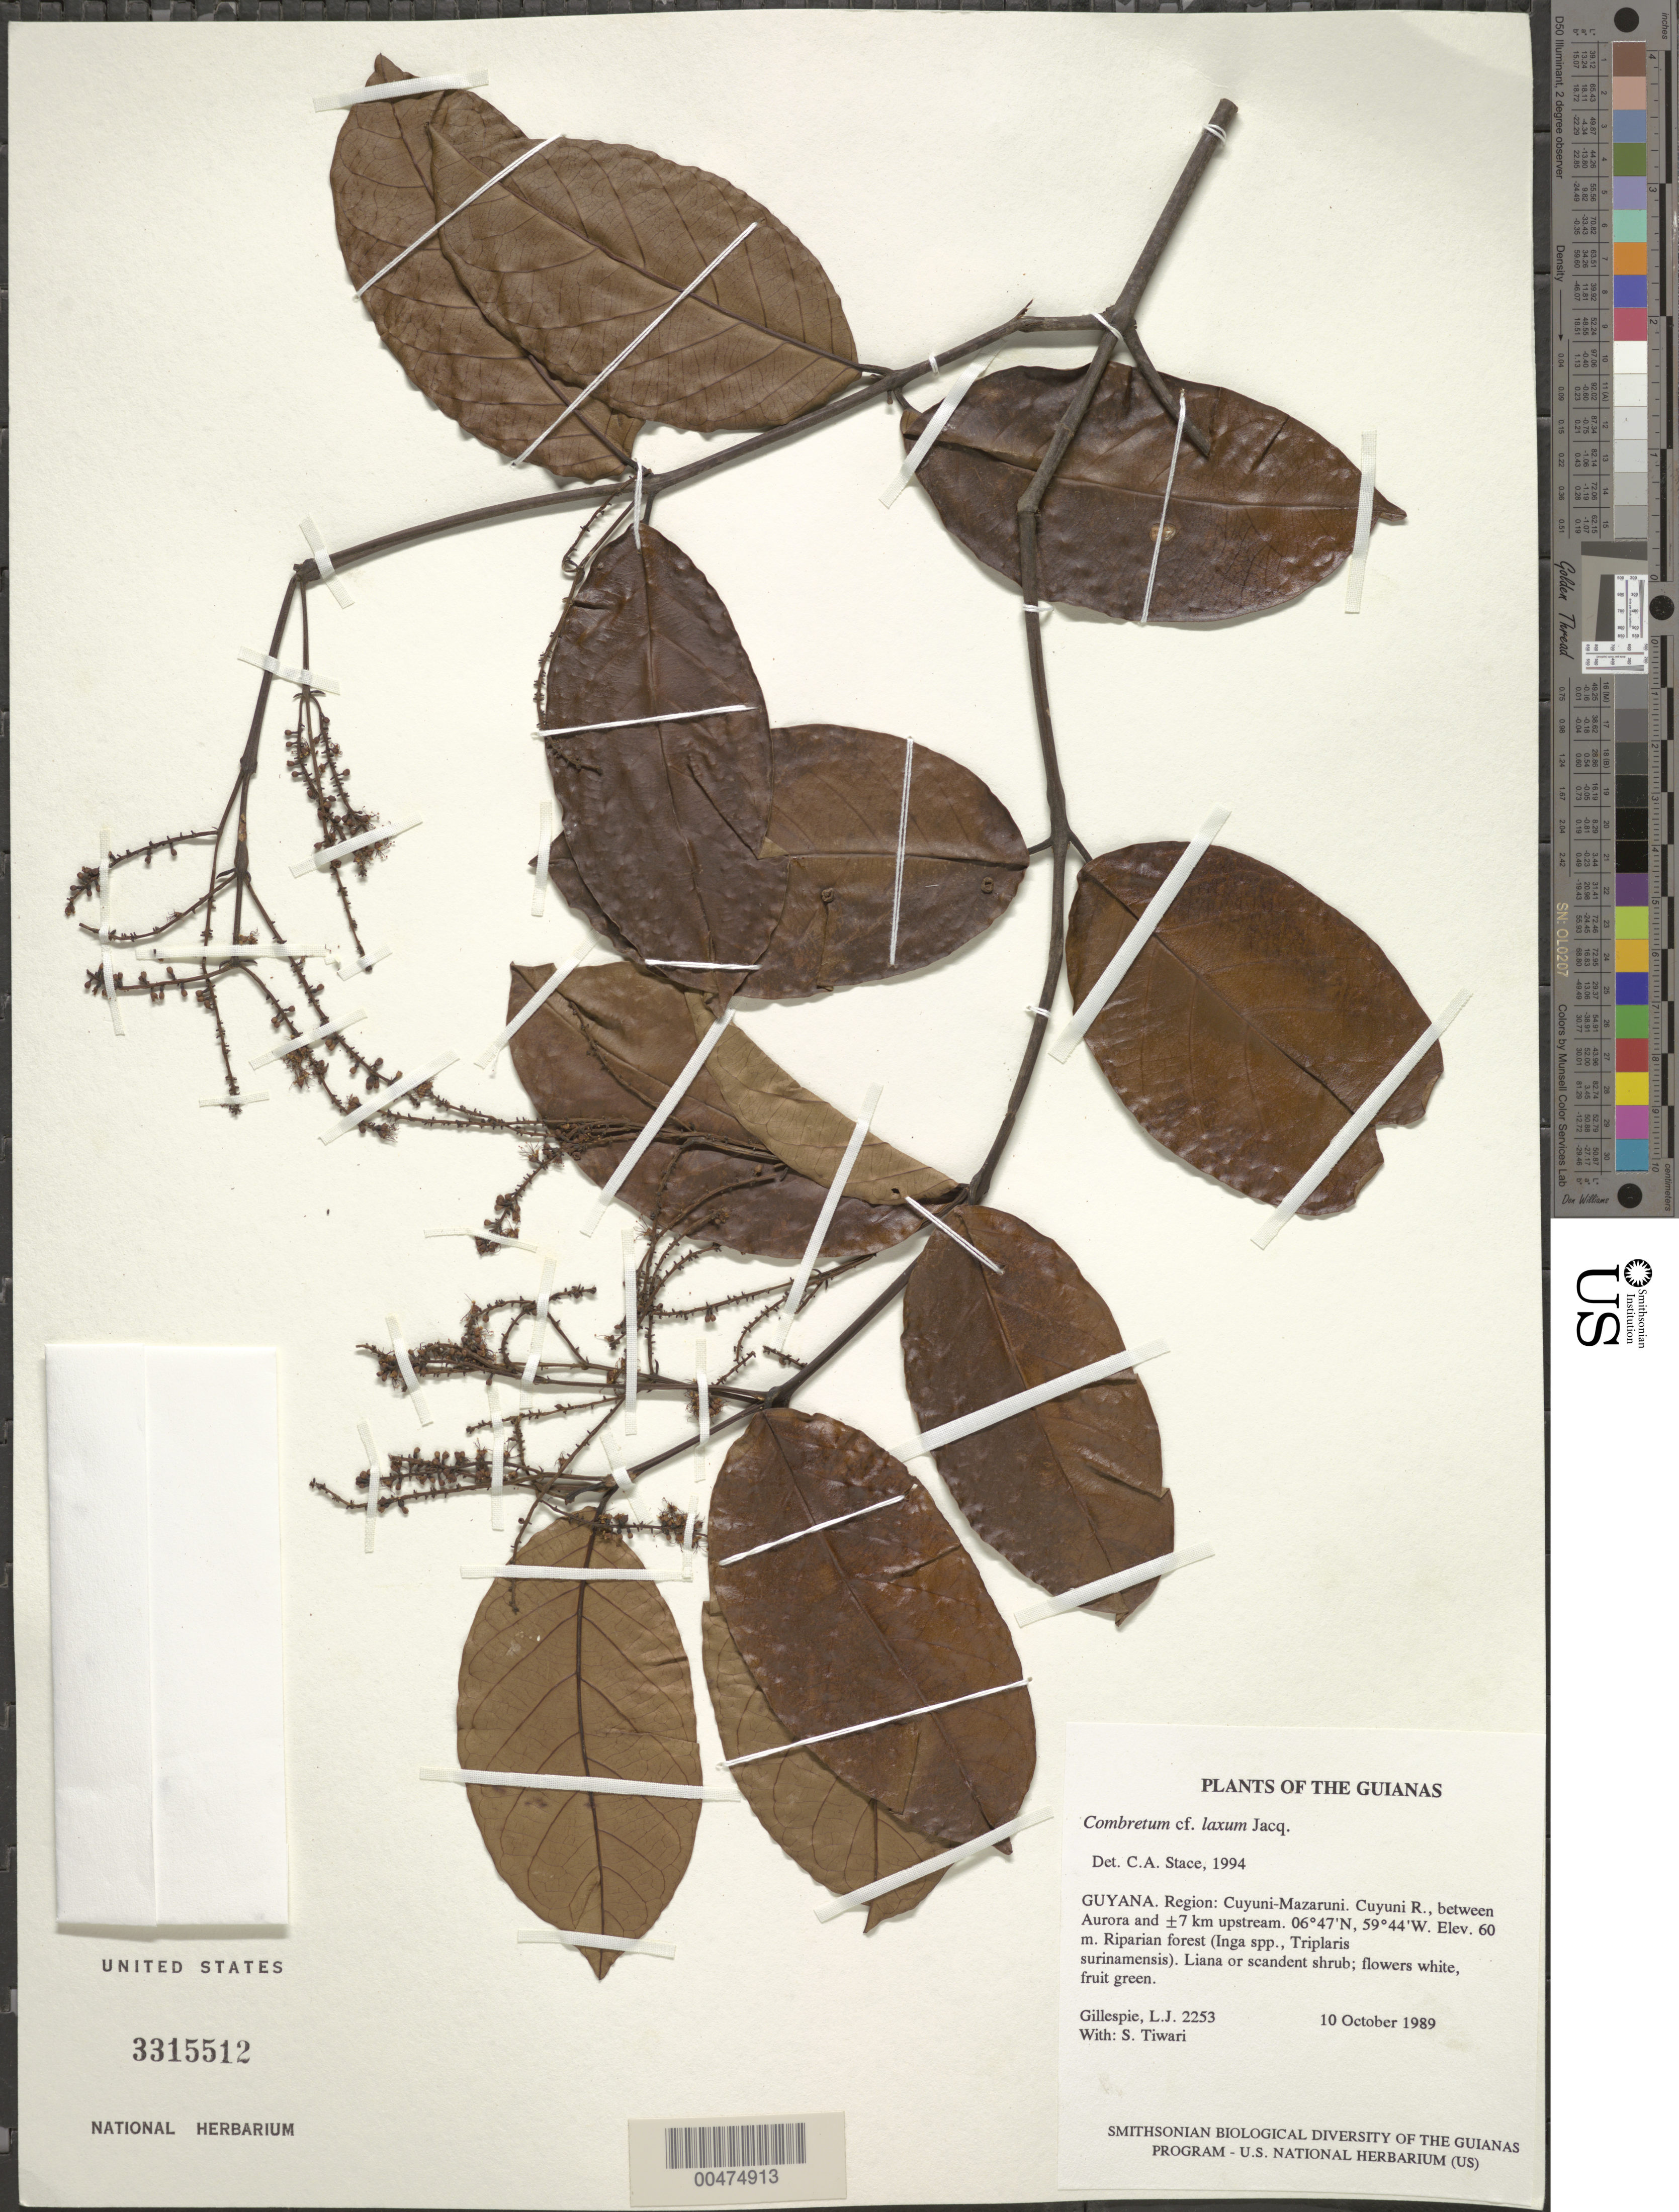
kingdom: Plantae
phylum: Tracheophyta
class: Magnoliopsida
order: Myrtales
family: Combretaceae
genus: Combretum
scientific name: Combretum laxum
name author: Jacq.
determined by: Stace, C. A.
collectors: L. J. Gillespie & S. Tiwari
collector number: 2253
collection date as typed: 10 October 1989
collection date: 1989-10-10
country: Guyana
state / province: Cuyuni-Mazaruni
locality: Cuyuni R., between Aurora and ±7 km upstream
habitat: Riparian forest (Inga spp., Triplaris surinamensis)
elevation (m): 60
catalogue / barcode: US 3315512